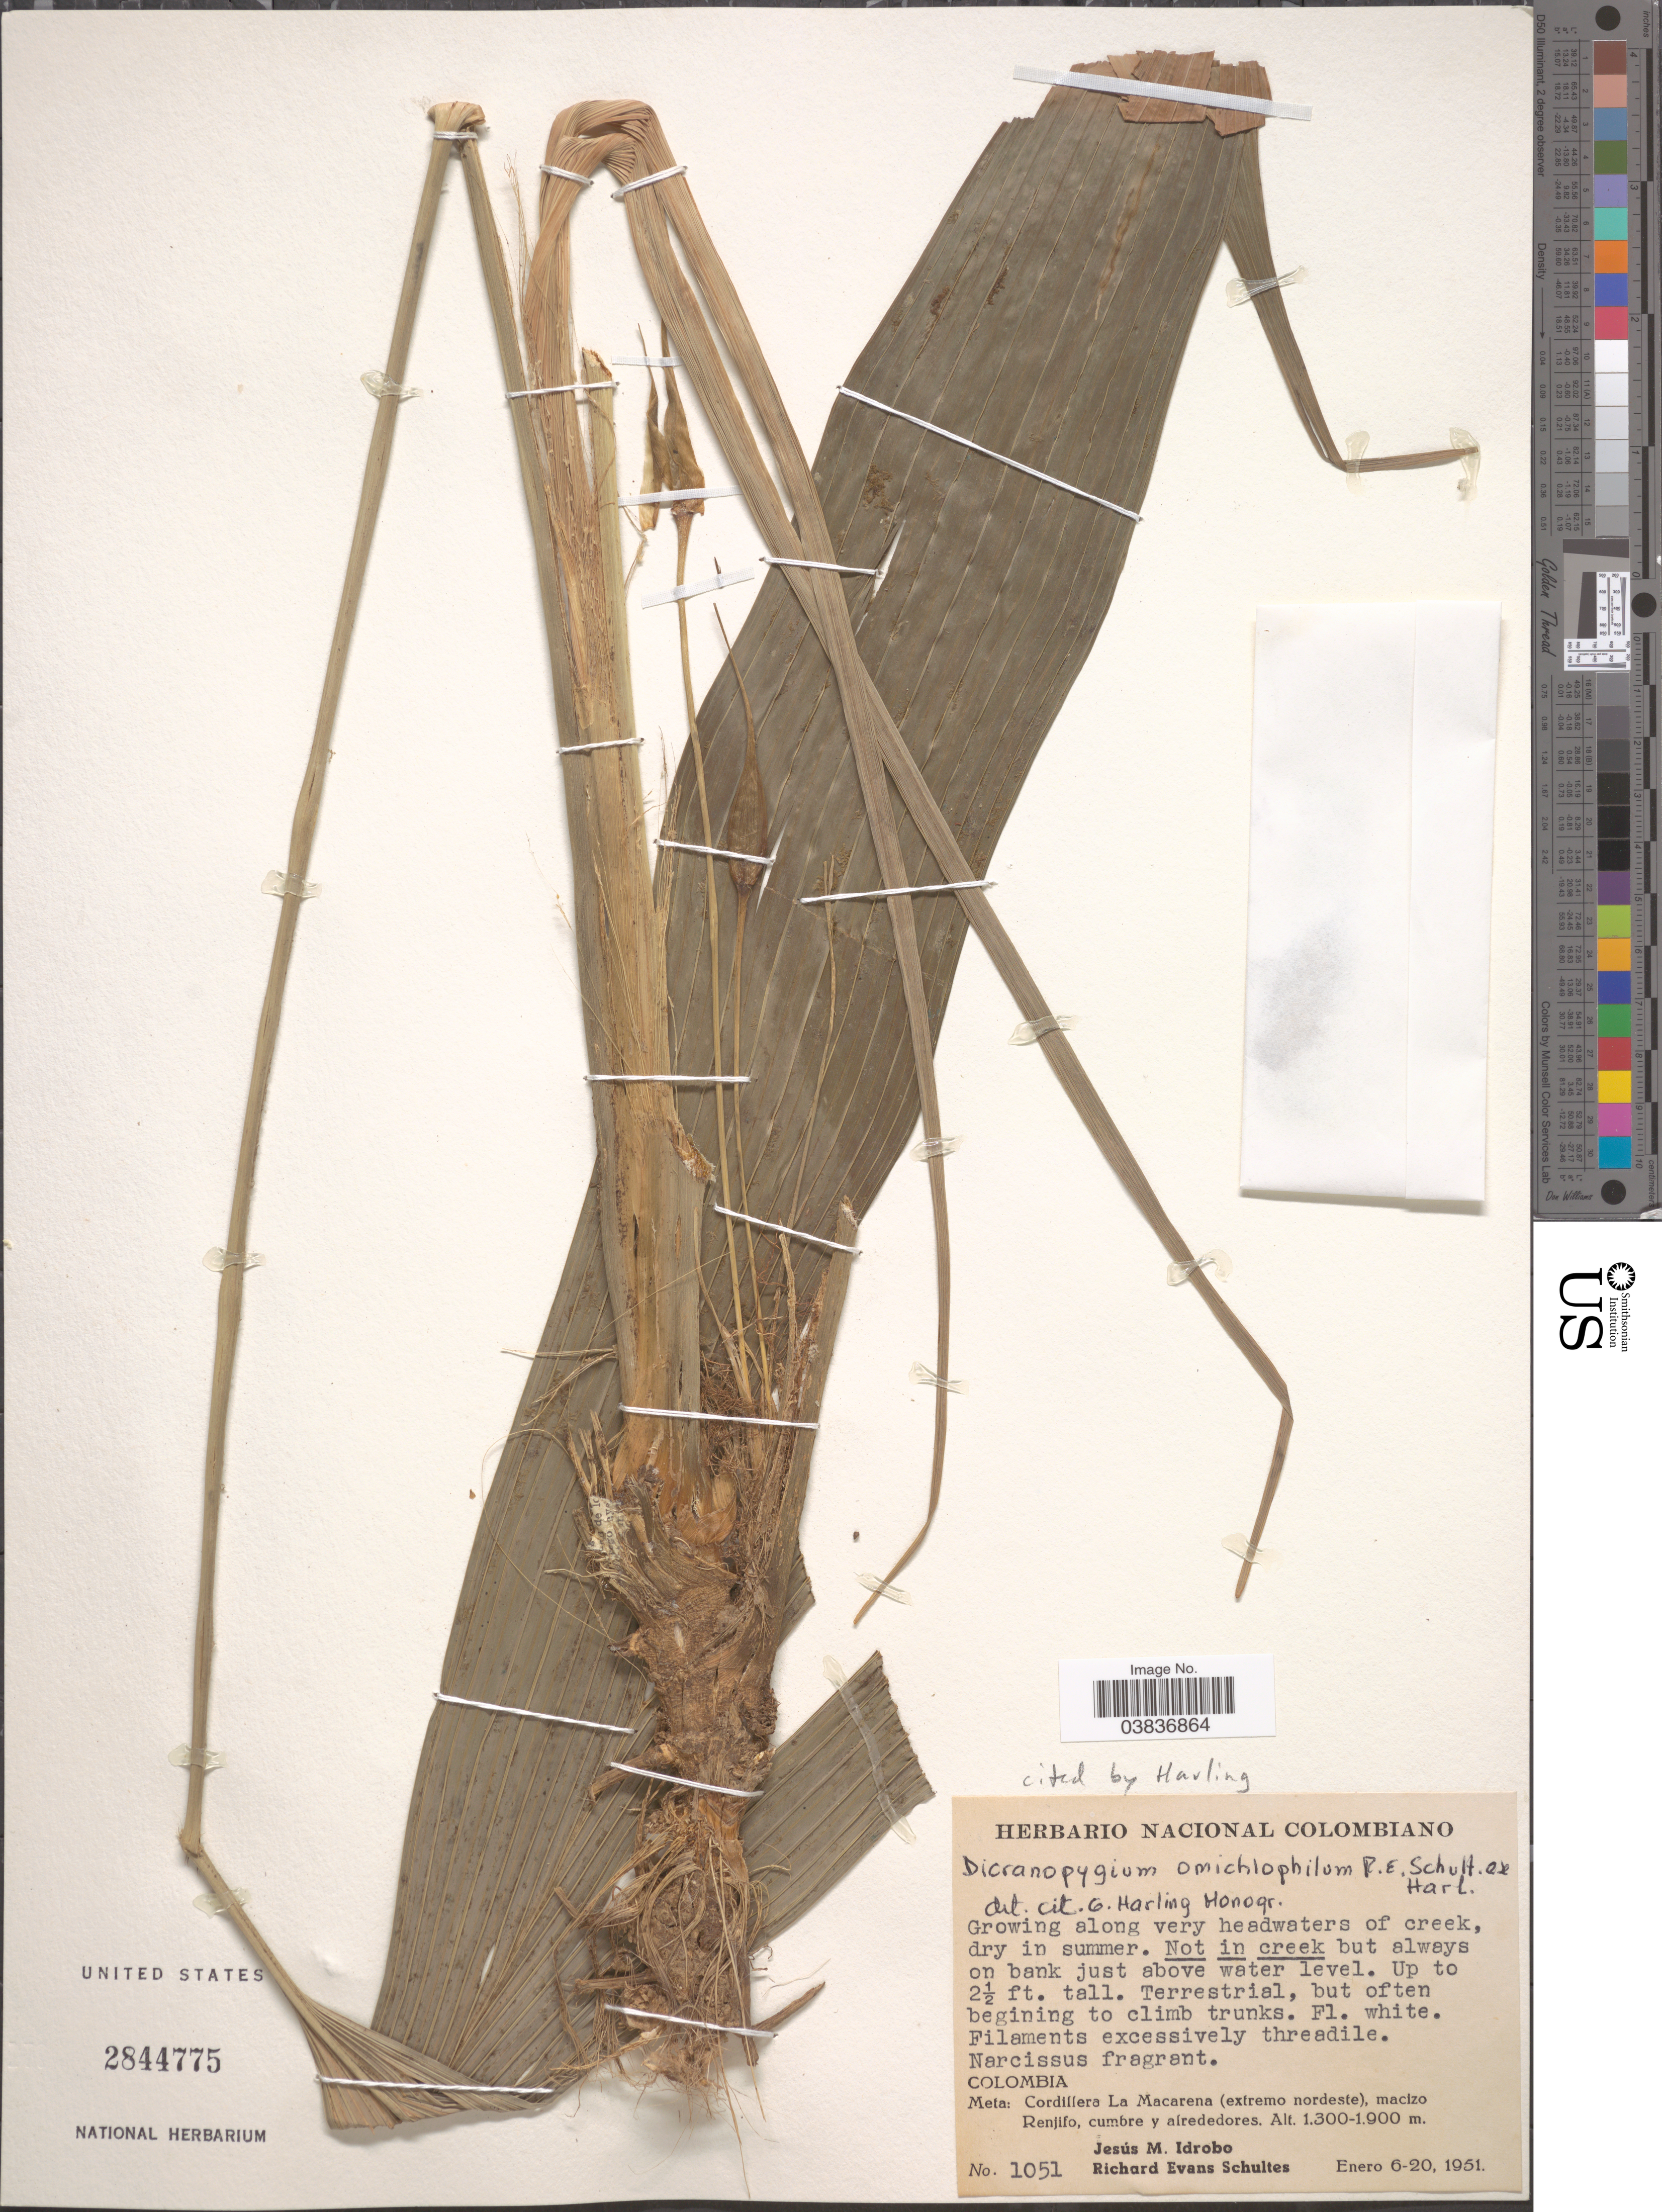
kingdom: Plantae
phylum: Tracheophyta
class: Liliopsida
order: Pandanales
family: Cyclanthaceae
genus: Dicranopygium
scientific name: Dicranopygium omichlophilum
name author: R.E. Schult. ex Harling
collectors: J. M. Idrobo & R. E. Schultes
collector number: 1051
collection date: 1951-01-06/1951-01-20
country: Colombia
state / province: Meta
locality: Cordillera La Macarena (extremo nordeste), macizo Renjifo, cumbre y alrededores.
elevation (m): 1300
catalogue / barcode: US 2844775